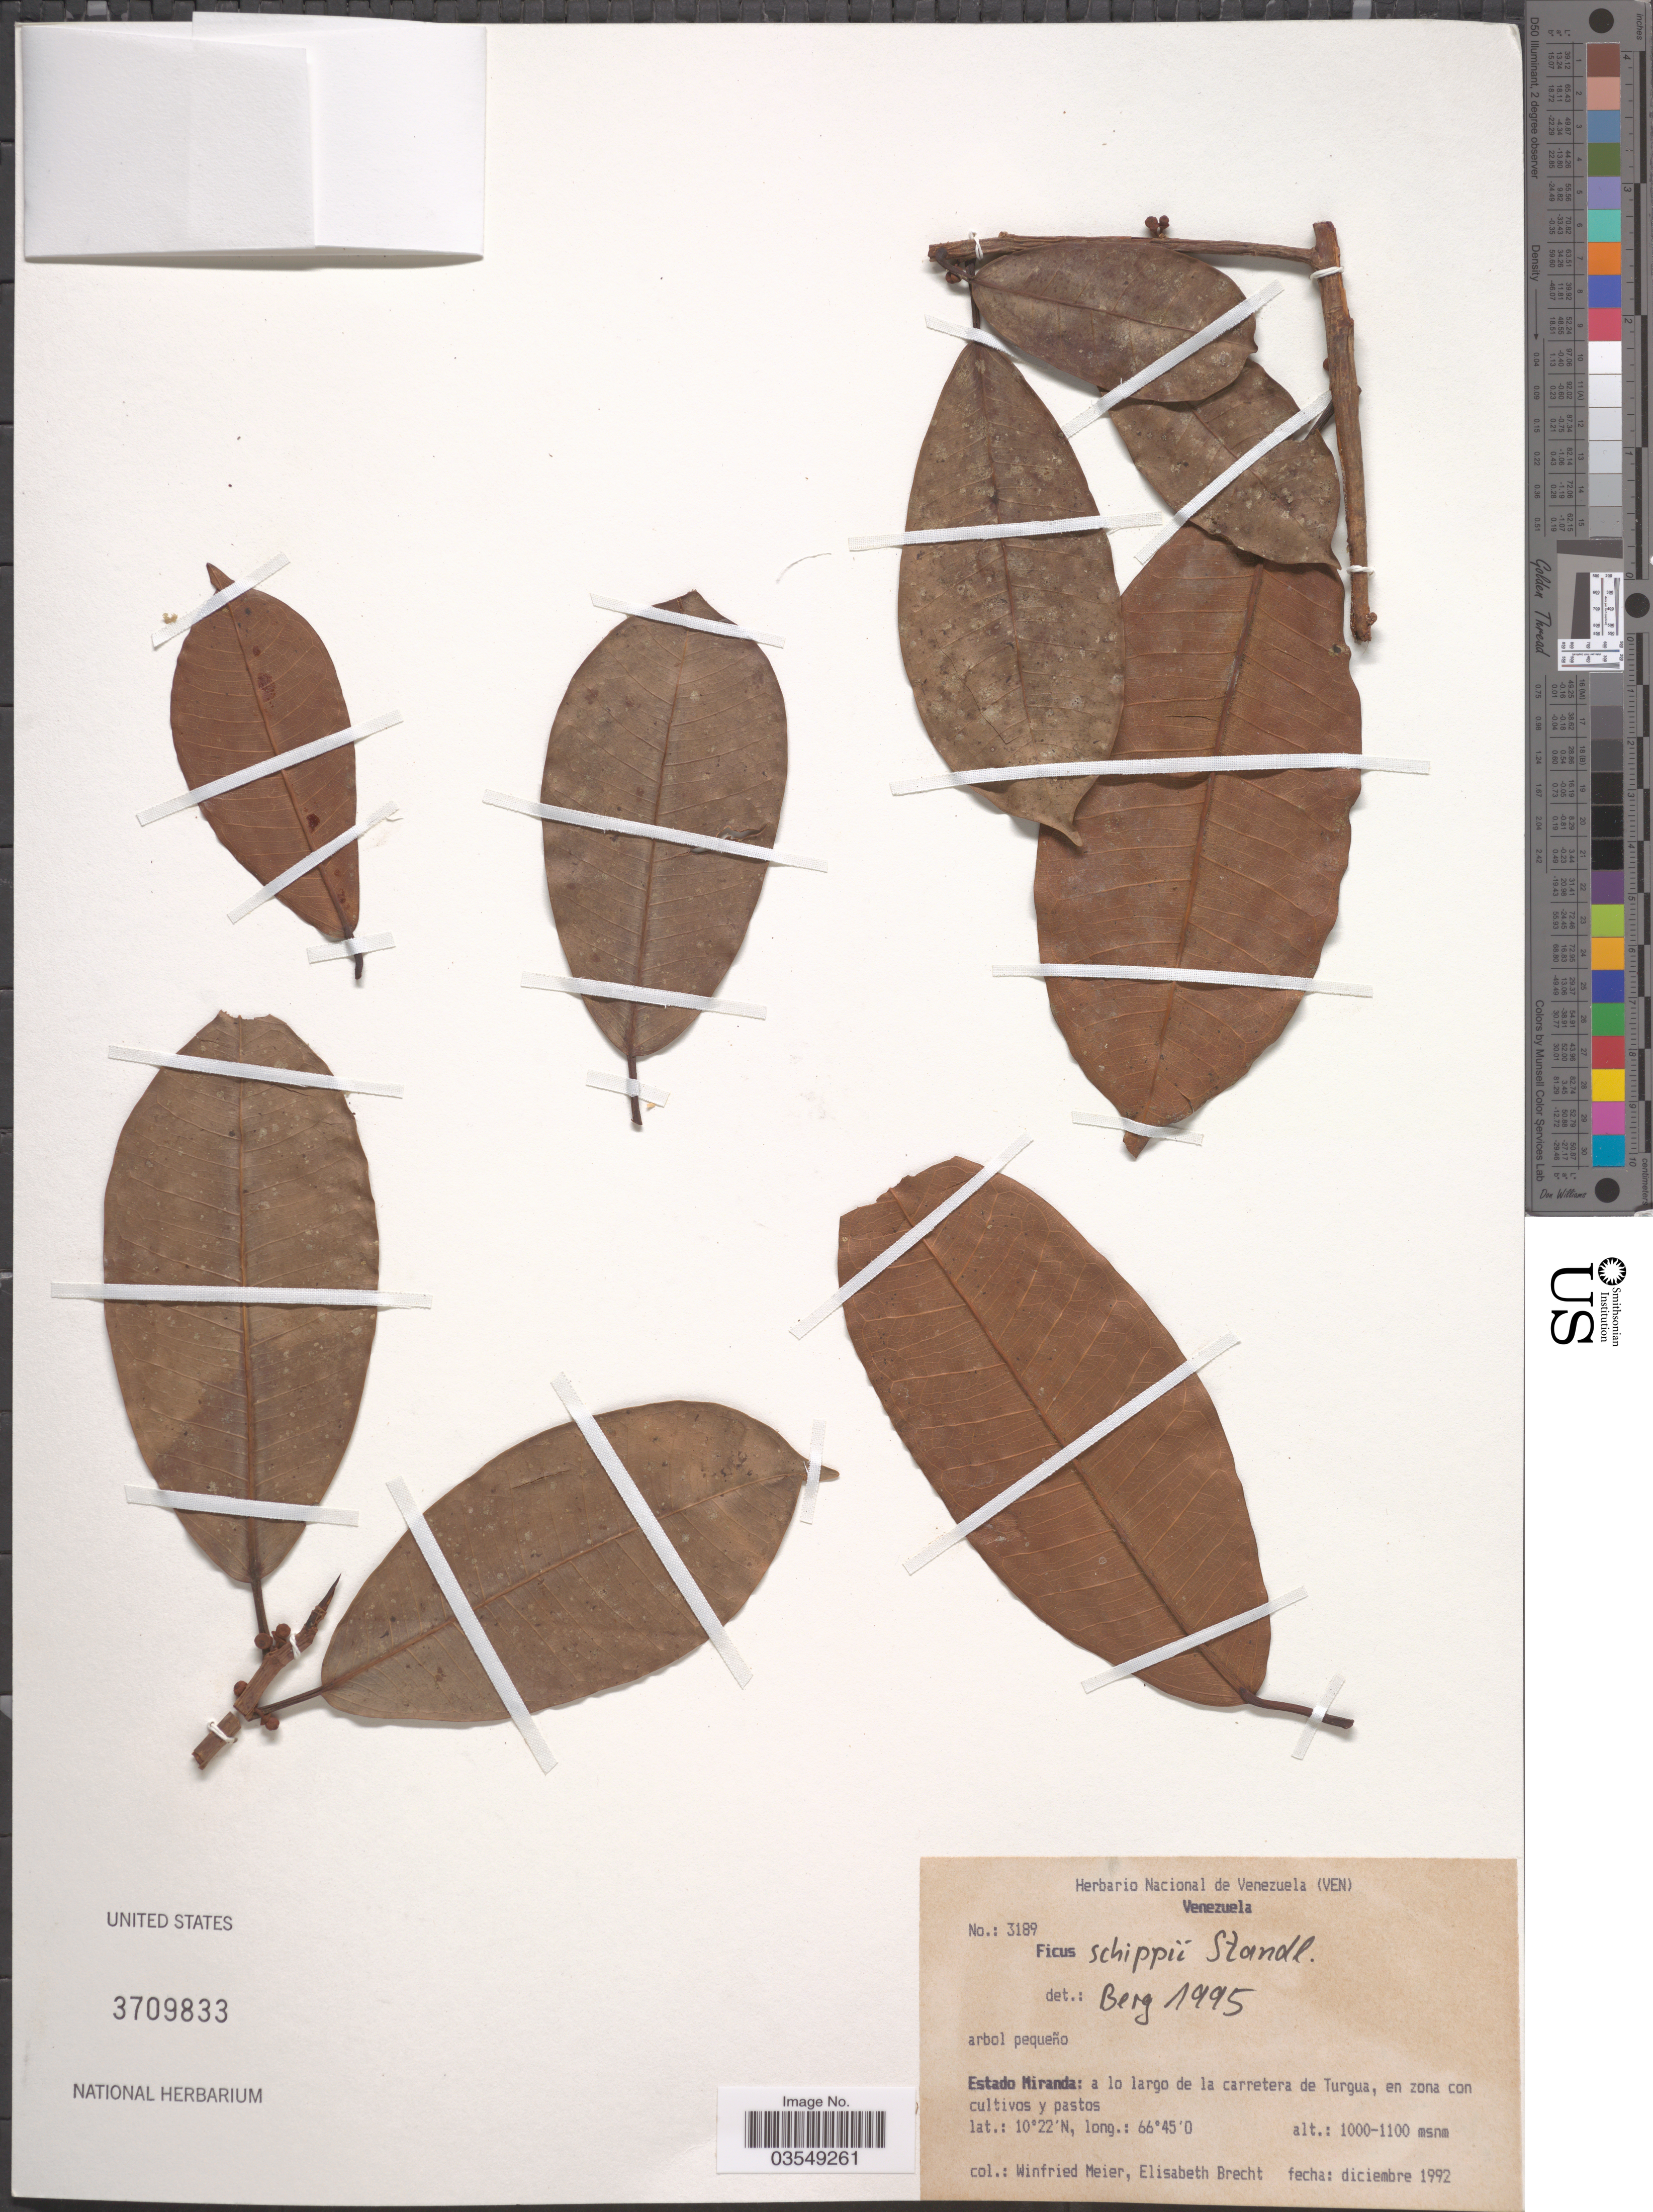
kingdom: Plantae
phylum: Tracheophyta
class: Magnoliopsida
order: Rosales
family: Moraceae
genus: Ficus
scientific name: Ficus schippii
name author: Standl.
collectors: W. Meier & E. Brecht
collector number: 3189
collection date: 1992-12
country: Venezuela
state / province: Miranda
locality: A lo largo de la carretera de Turgua, en zona con cultivos y pastos.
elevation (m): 1000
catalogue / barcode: US 3709833